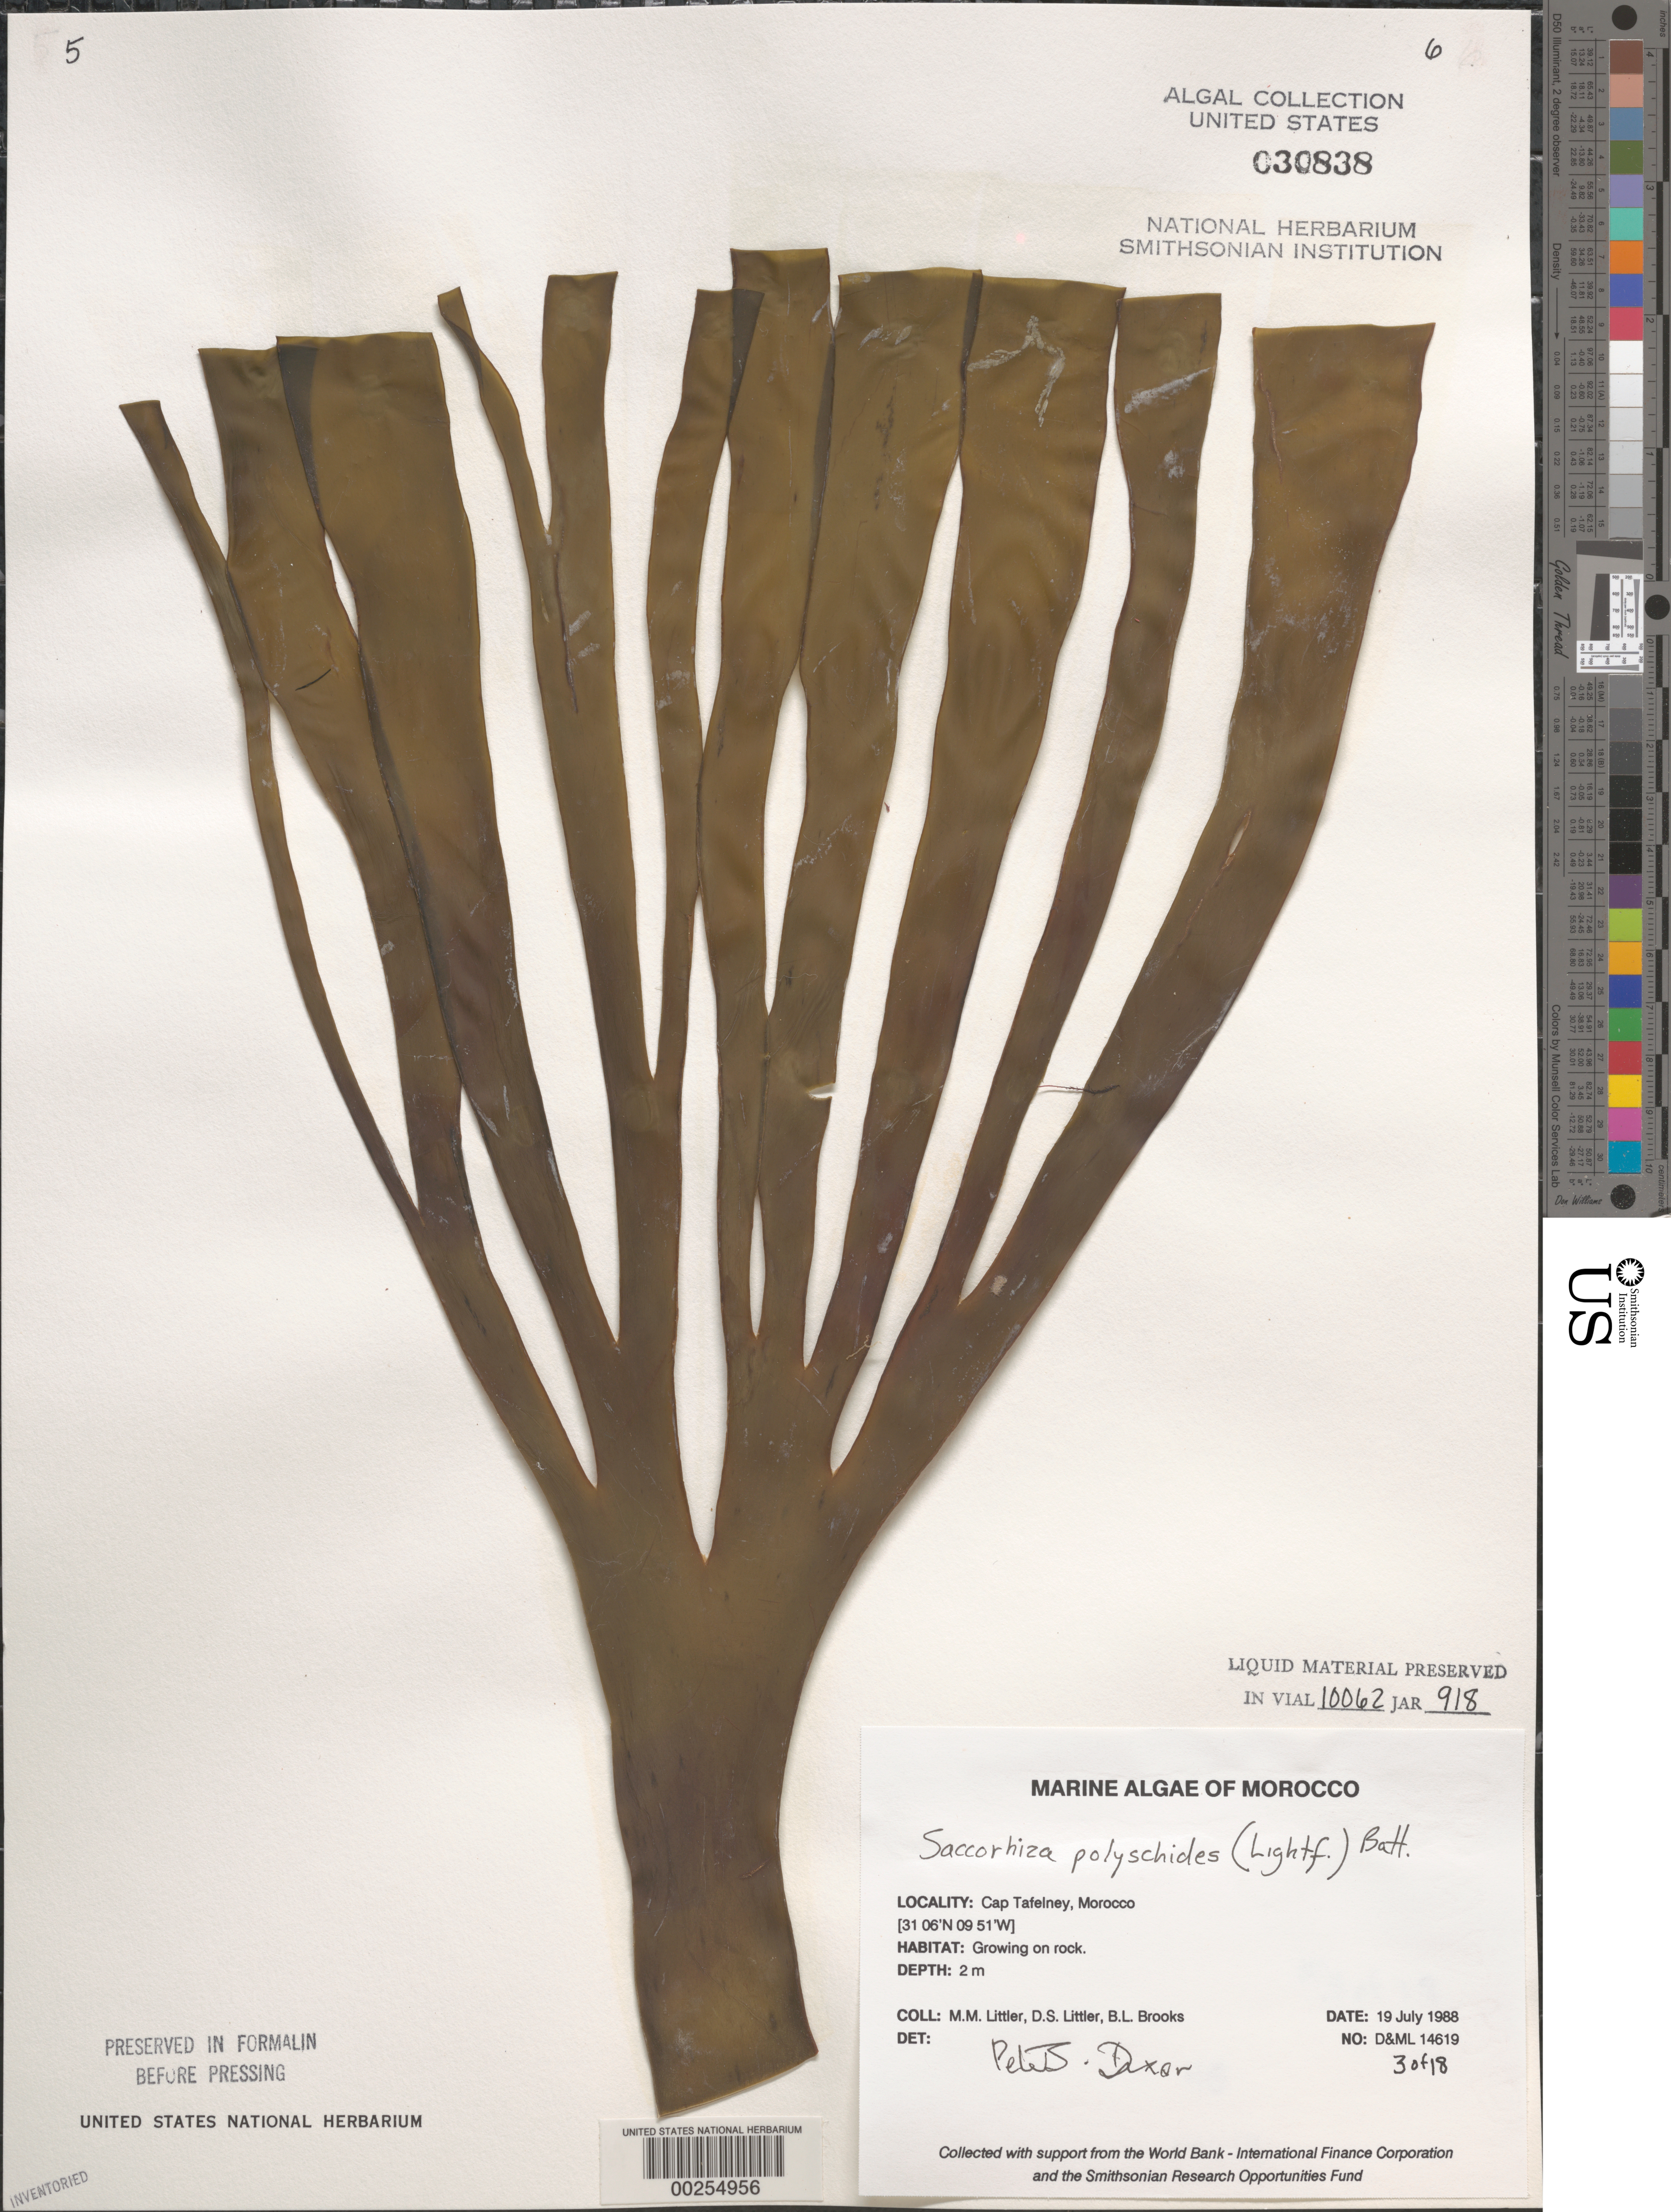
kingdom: Chromista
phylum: Foraminifera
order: Astrorhizida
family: Hyperamminidae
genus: Saccorhiza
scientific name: Saccorhiza polyschides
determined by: Dixon, P. S.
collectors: M. M. Littler, D. S. Littler & B. Brooks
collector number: D&ML 14619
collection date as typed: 19 Jul 1988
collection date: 1988-07-19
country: Morocco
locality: Cap Tafelney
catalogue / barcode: US 30838